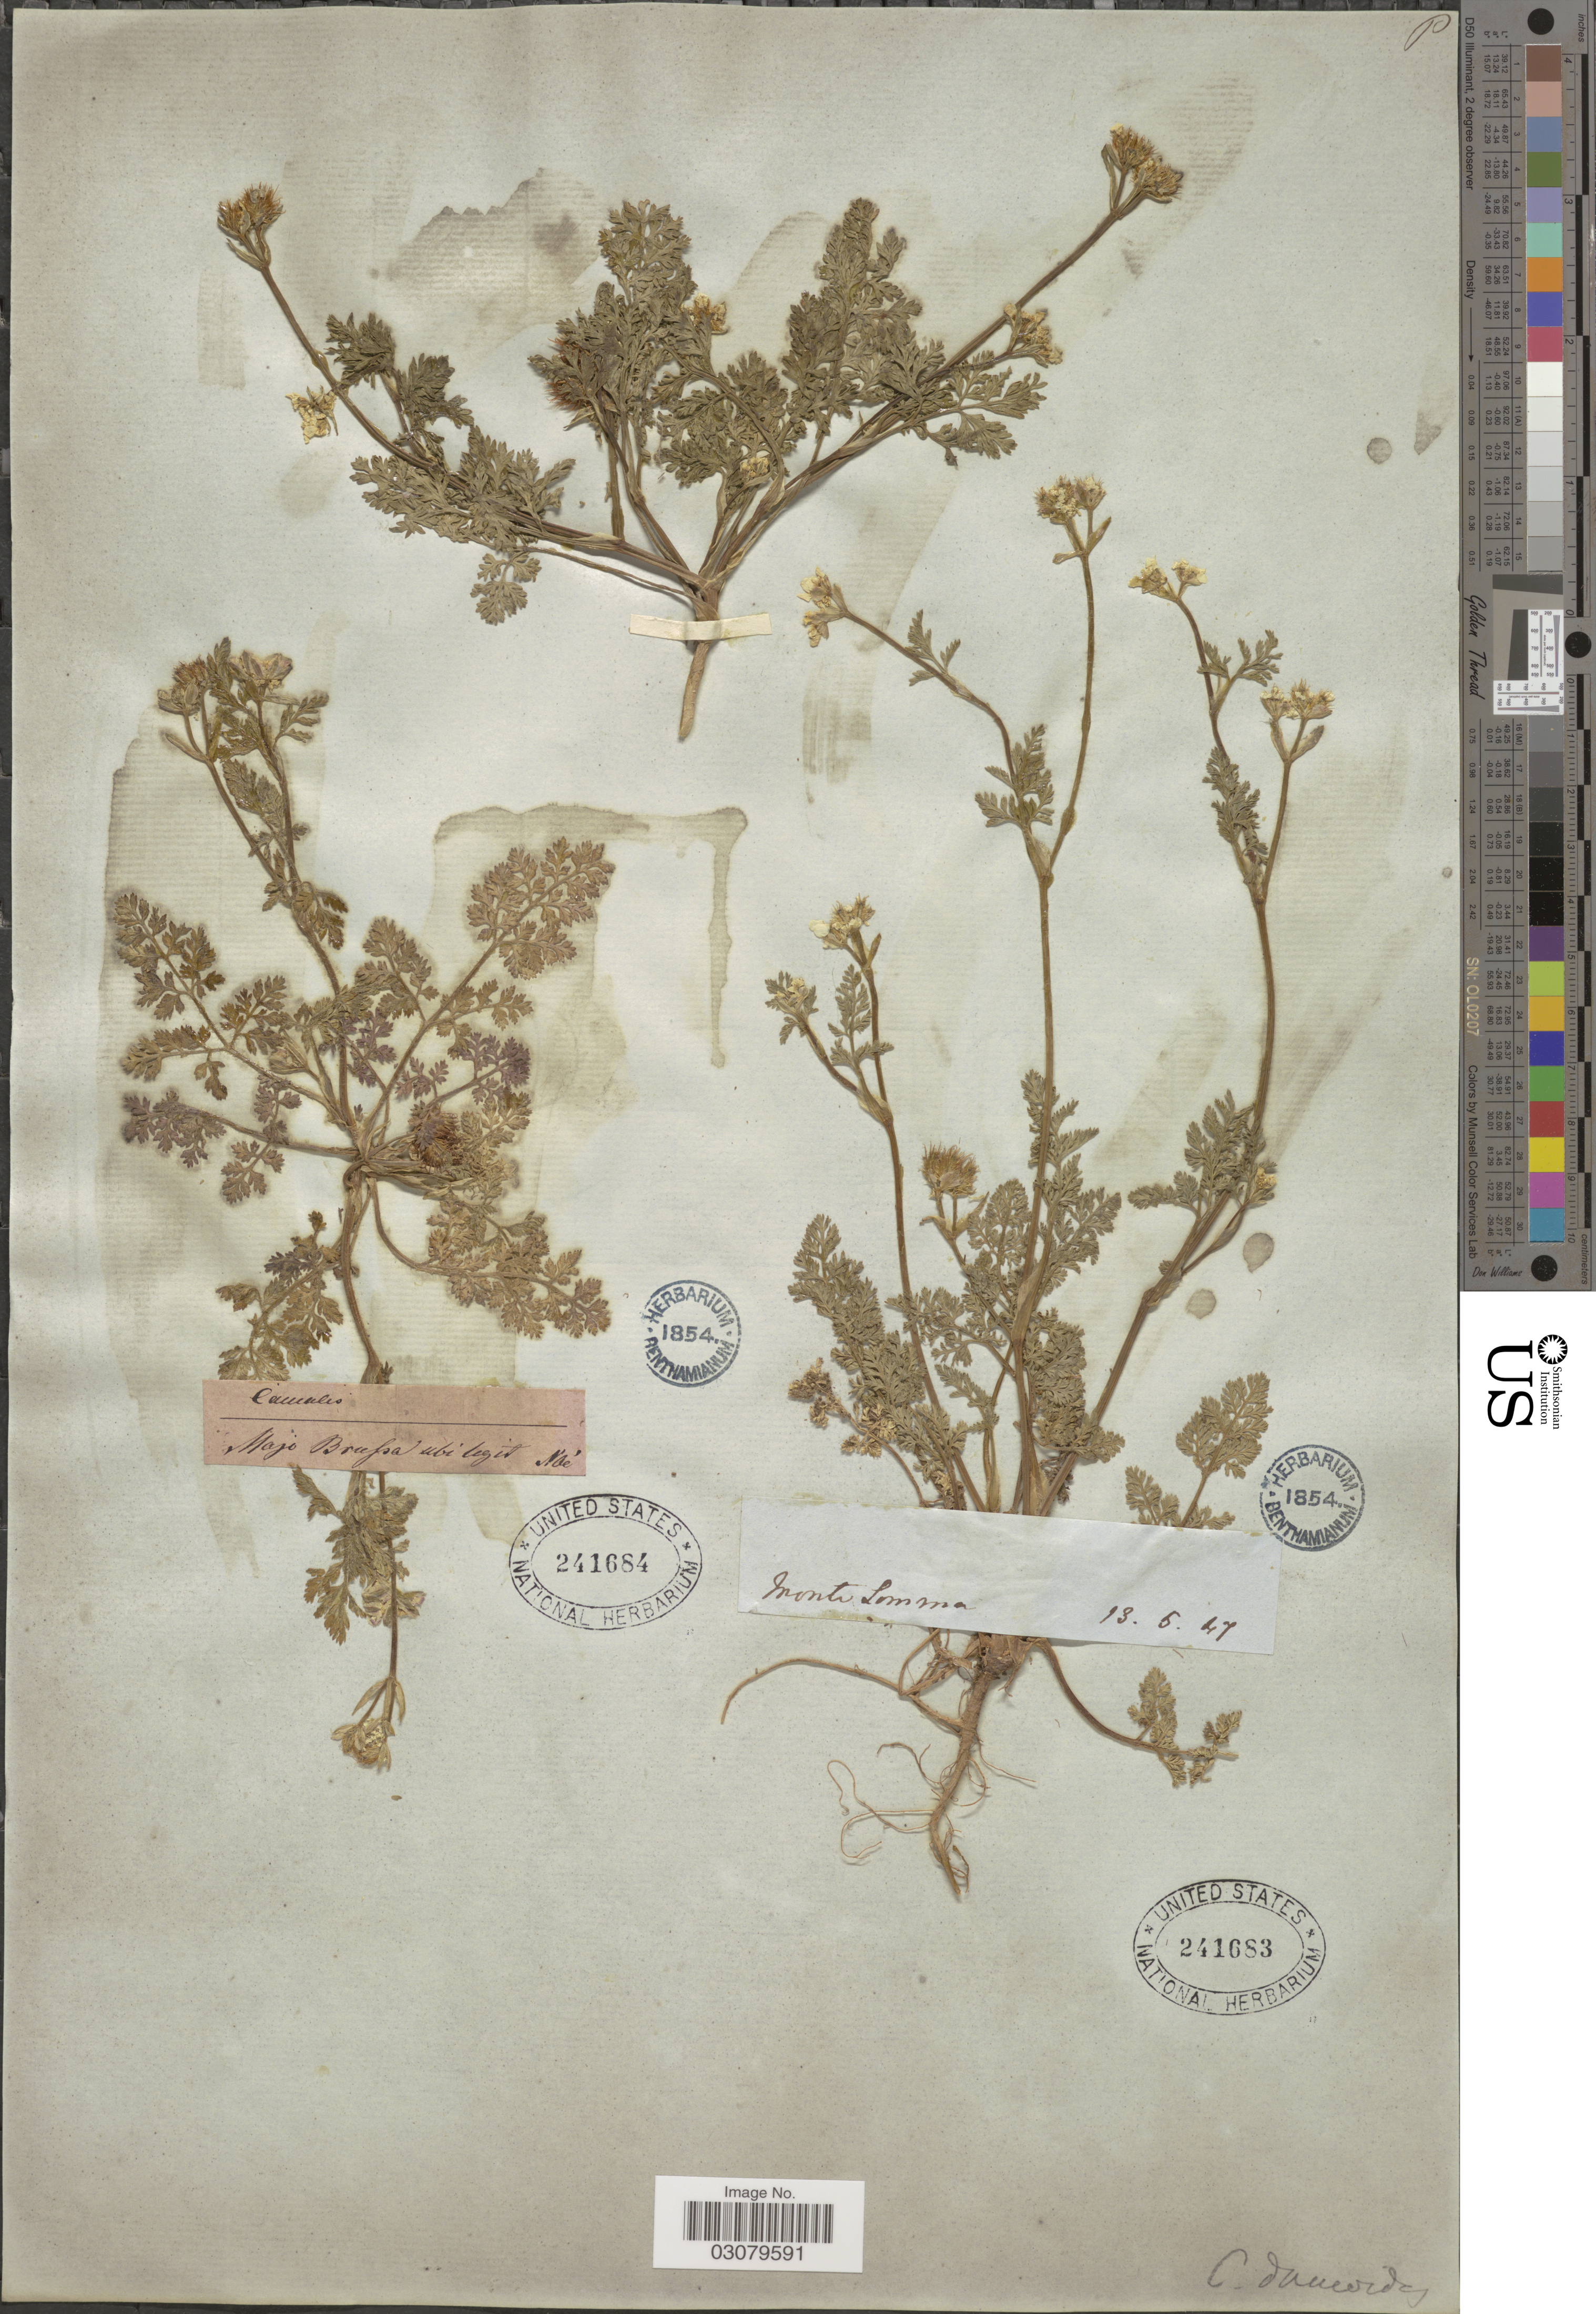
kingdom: Plantae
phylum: Tracheophyta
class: Magnoliopsida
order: Apiales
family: Apiaceae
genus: Caucalis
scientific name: Caucalis daucoides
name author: L.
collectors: Ex herb. Benthamianum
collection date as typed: Transcribed d/m/y: 13/5/47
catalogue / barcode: US 241683